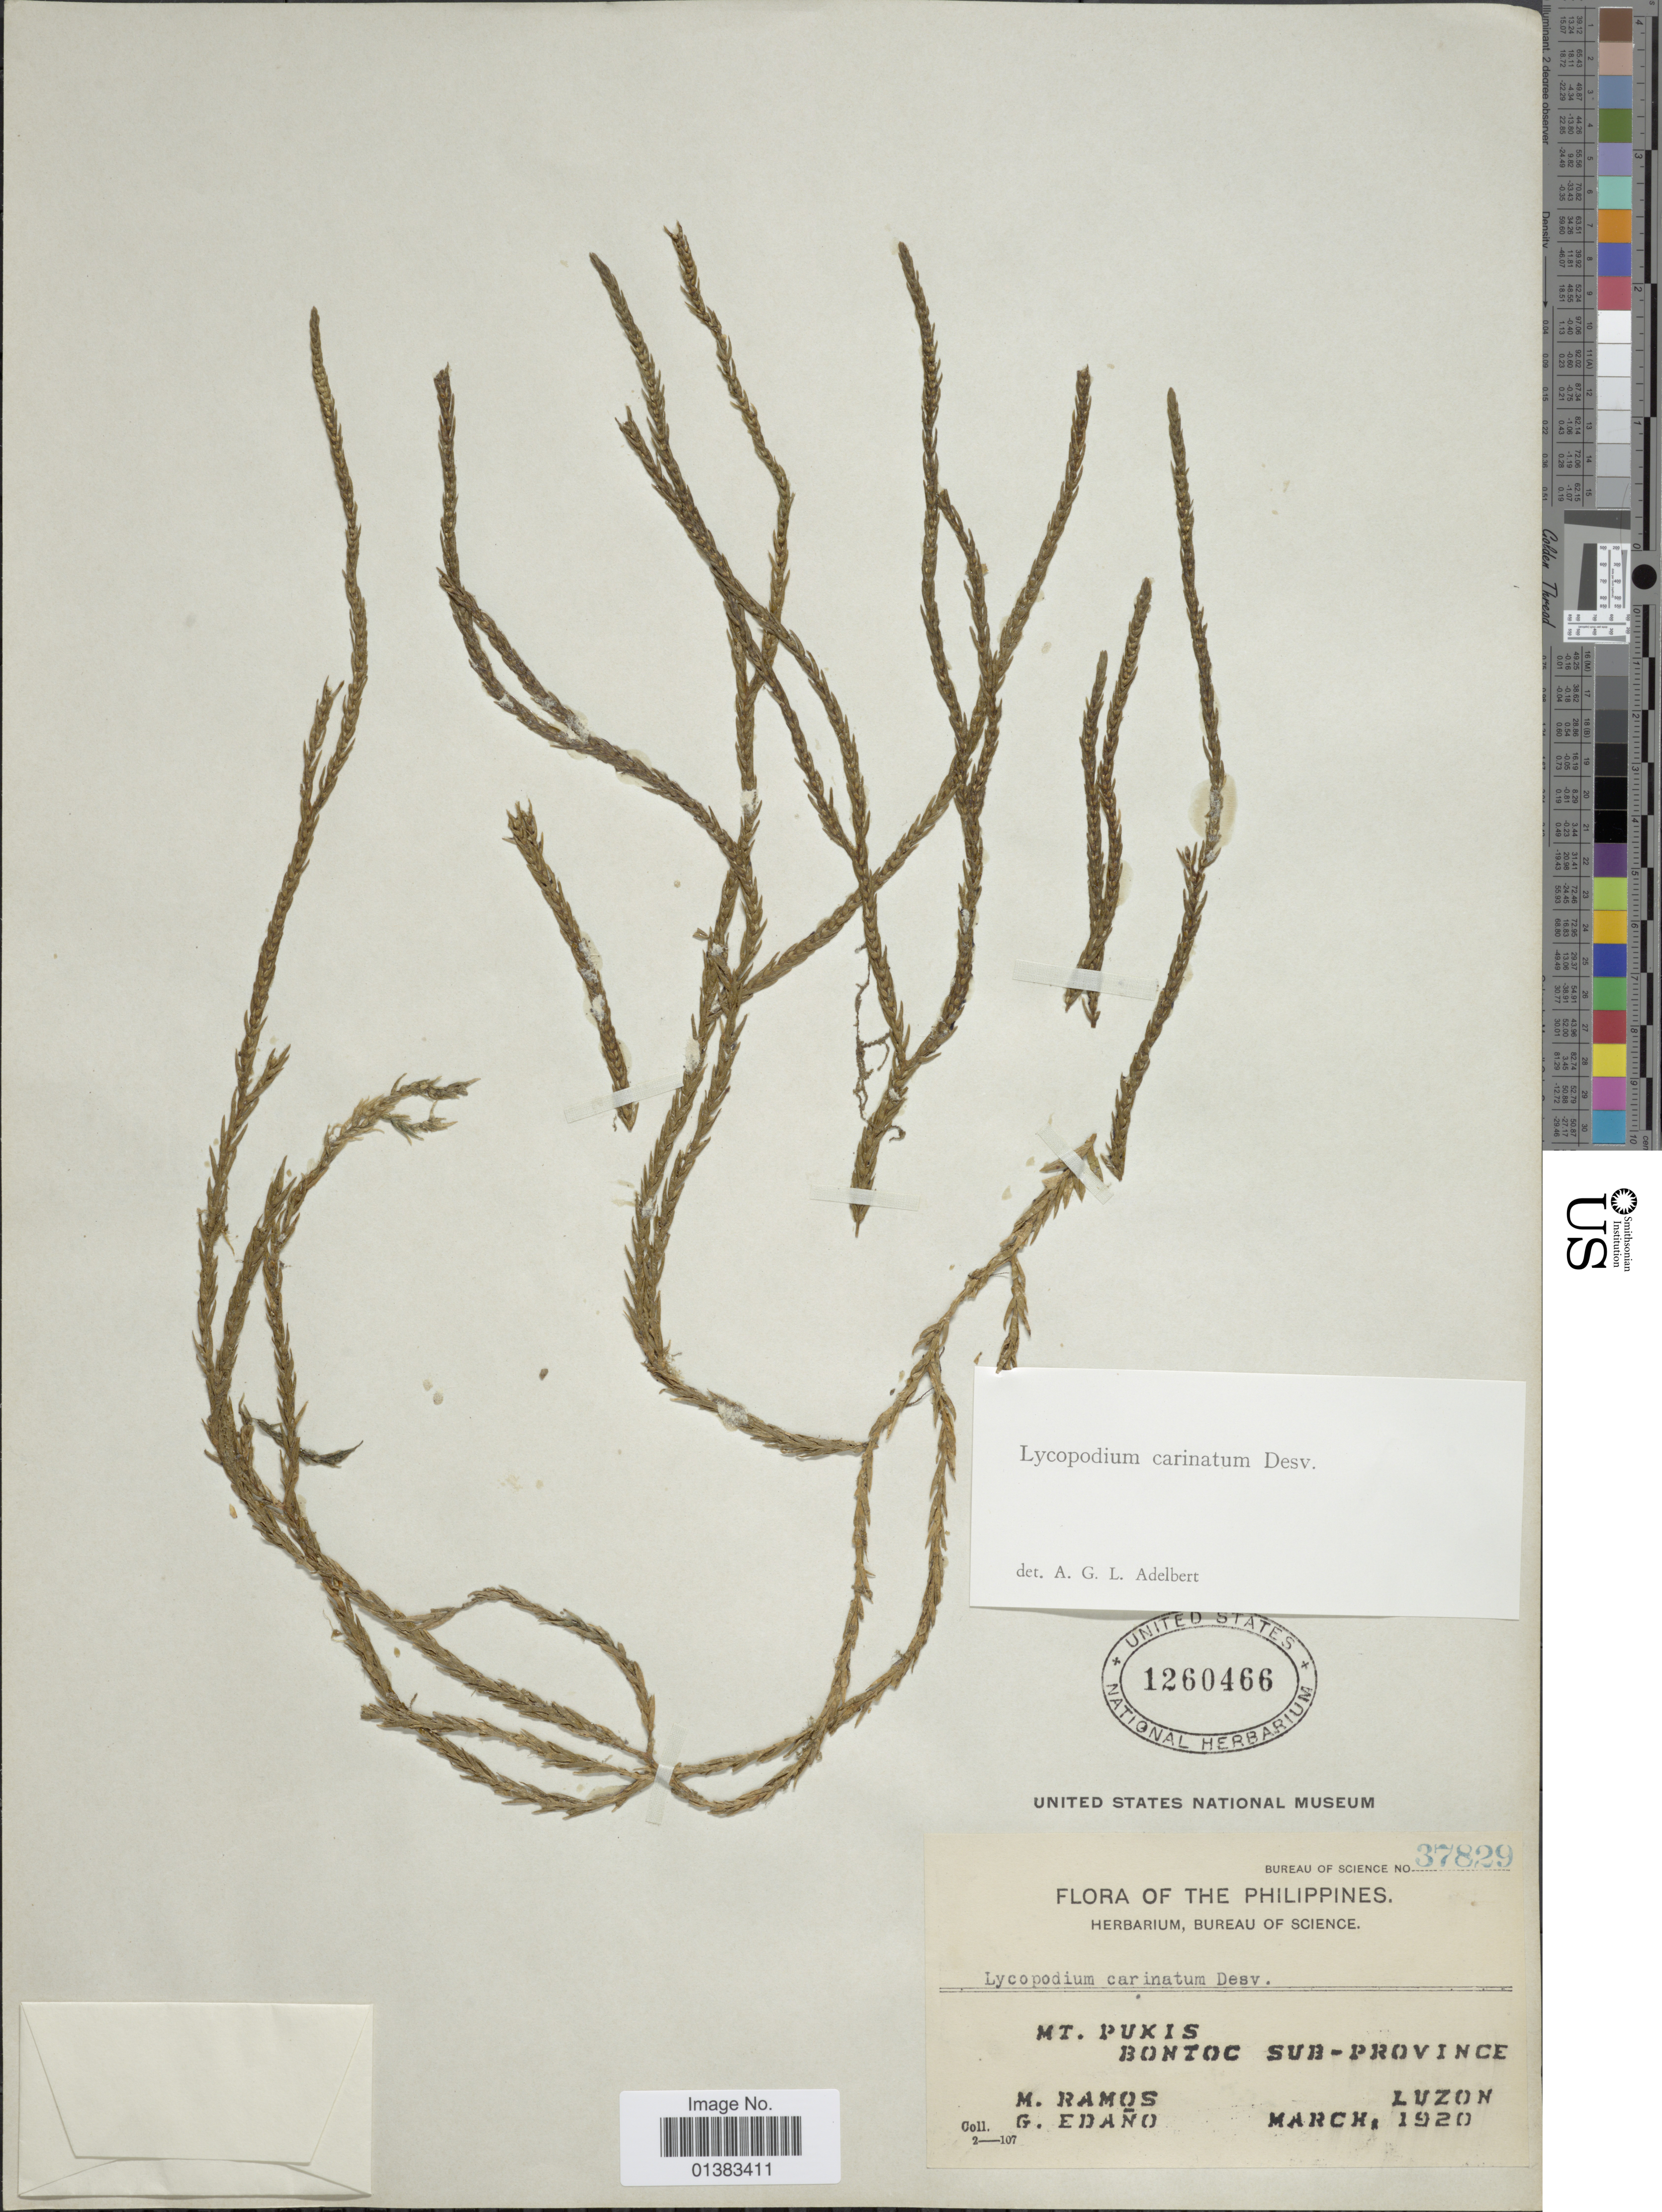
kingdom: Plantae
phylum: Tracheophyta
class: Lycopodiopsida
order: Lycopodiales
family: Lycopodiaceae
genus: Phlegmariurus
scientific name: Phlegmariurus carinatus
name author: (Desv.) Ching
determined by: Field, A. R.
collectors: M. Ramos & G. Edaño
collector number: Bureau of Science 37829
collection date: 1920-03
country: Philippines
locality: Mt. Pukis, Bontoc Sub-province, Luzon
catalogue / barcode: US 1260466